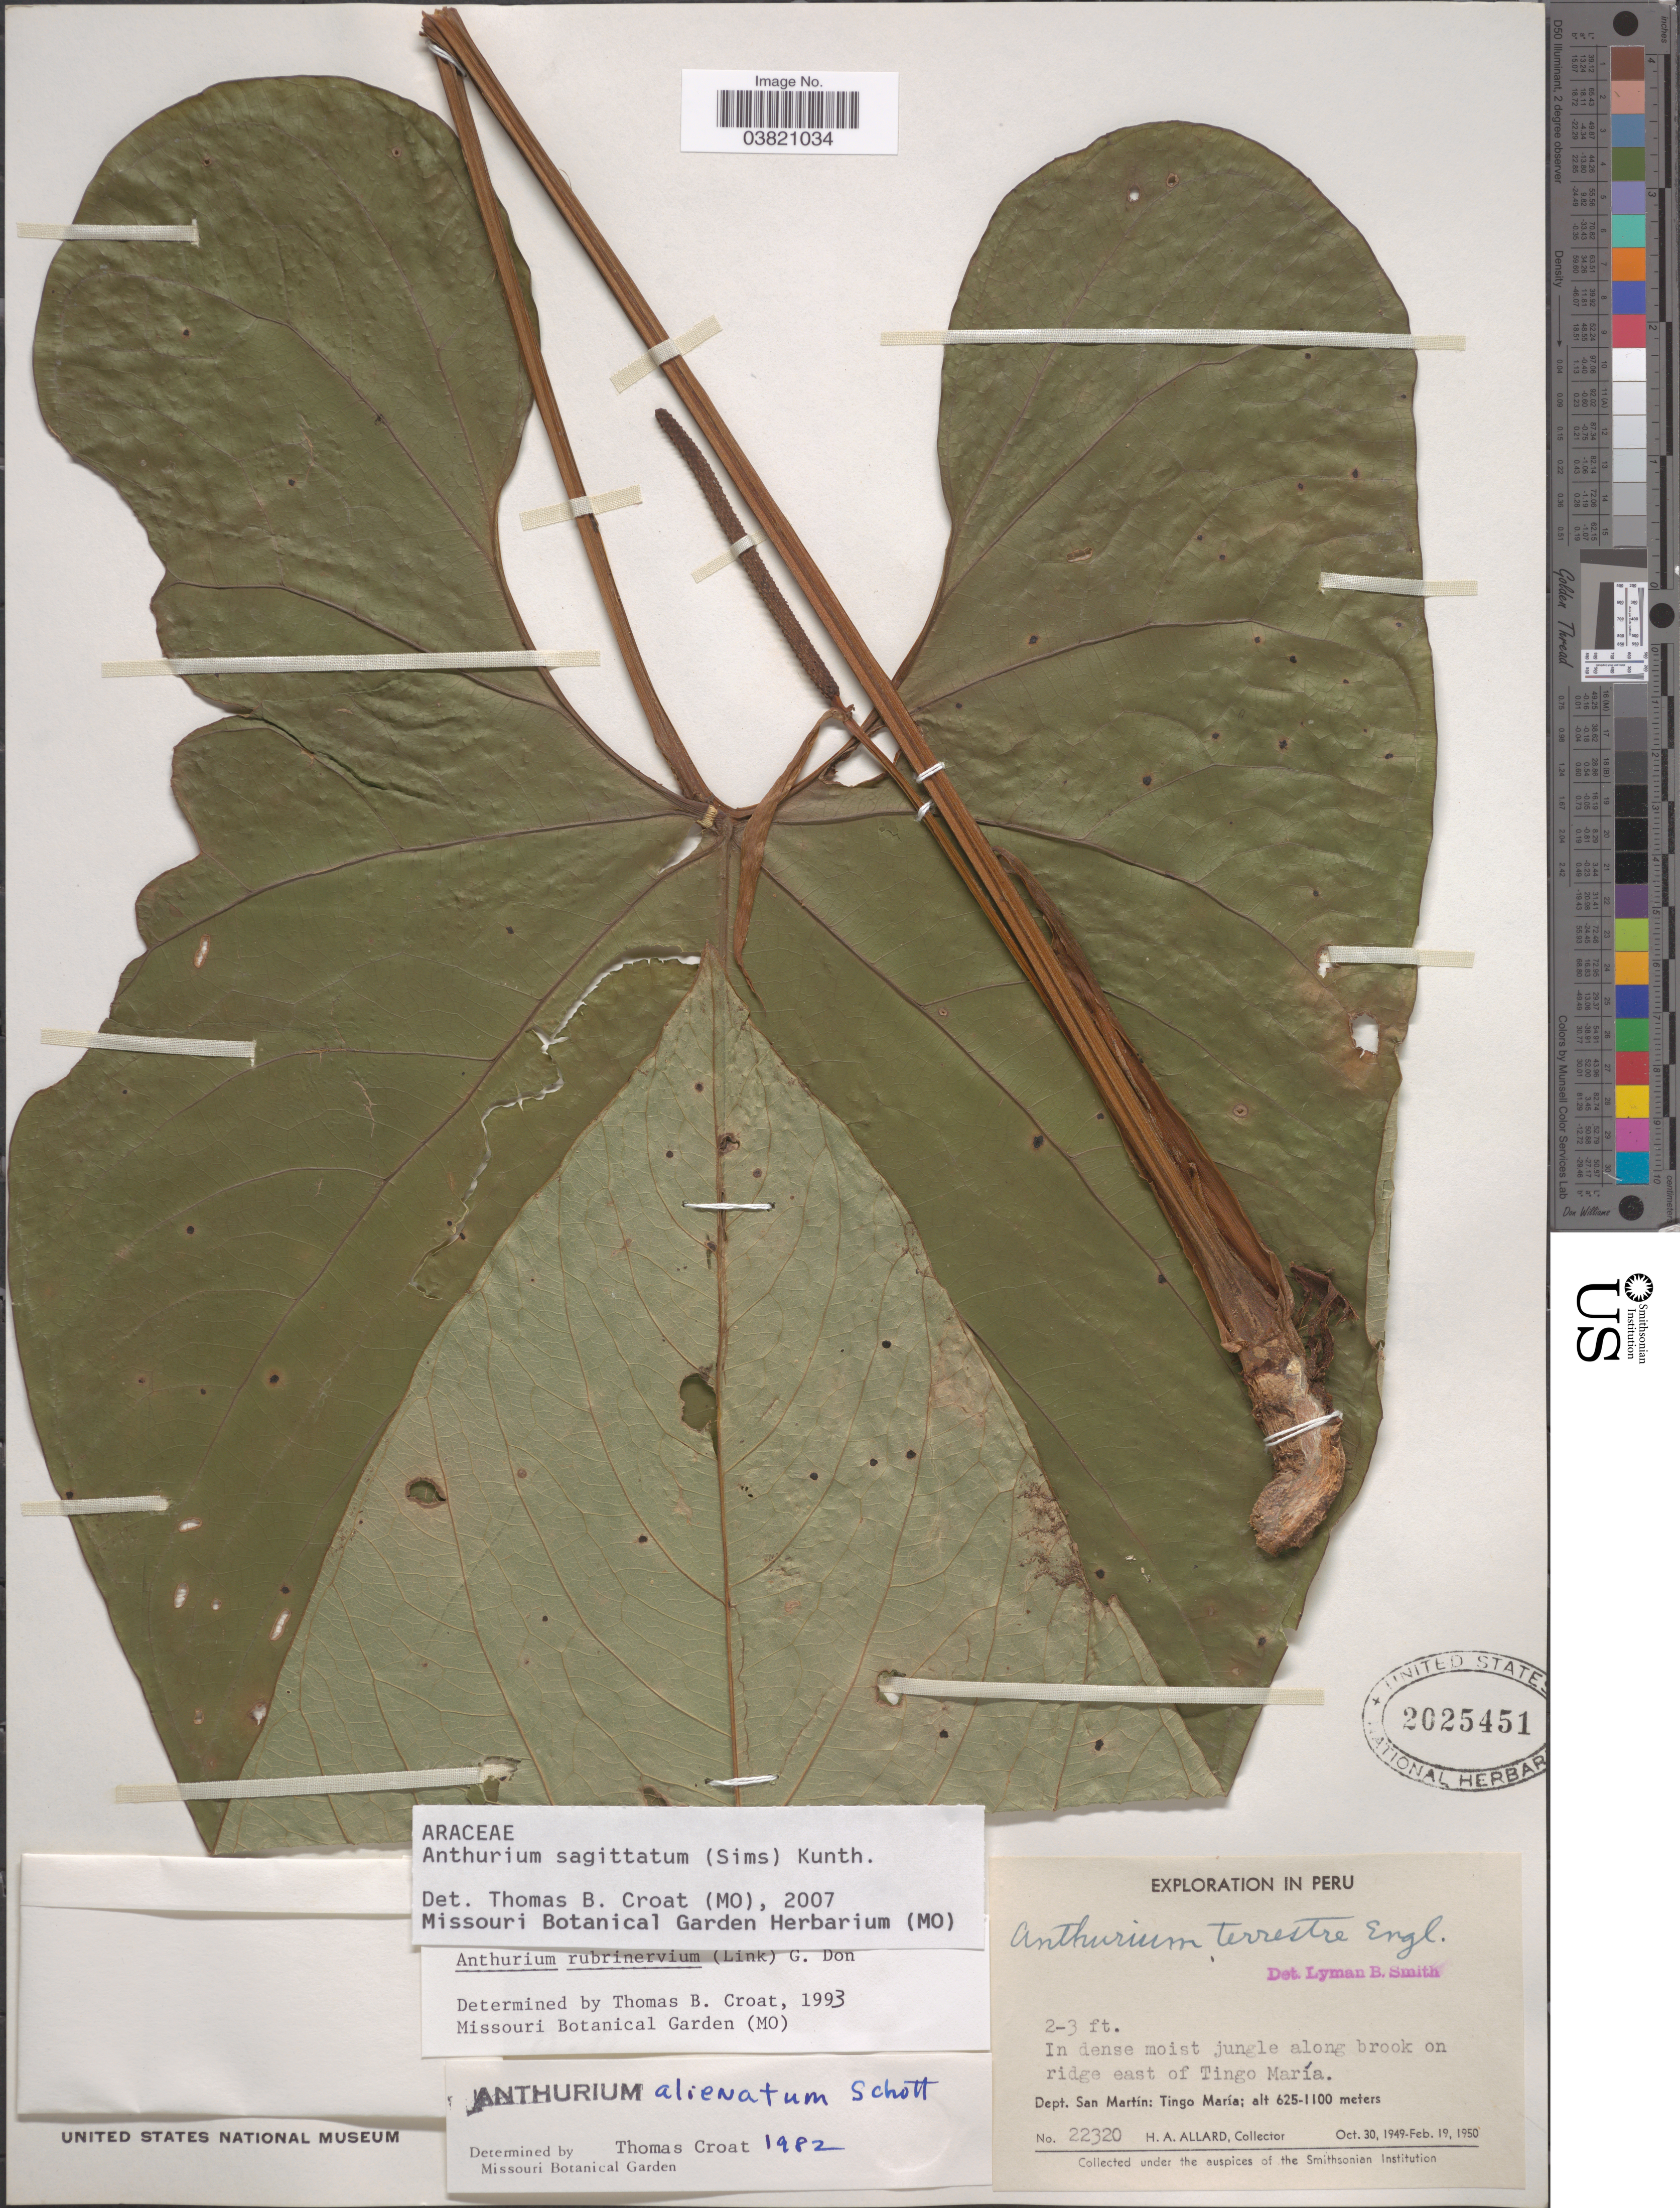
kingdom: Plantae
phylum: Tracheophyta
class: Liliopsida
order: Alismatales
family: Araceae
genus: Anthurium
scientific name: Anthurium sagittatum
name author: (Sims) G. Don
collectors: H. A. Allard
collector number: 22320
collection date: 1949-10-30/1950-02-19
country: Peru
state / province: San Martín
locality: On ridge east of Tingo María. Dept. San Martín: Tingo María.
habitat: in dense moist jungle slope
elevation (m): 625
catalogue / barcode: US 2025451